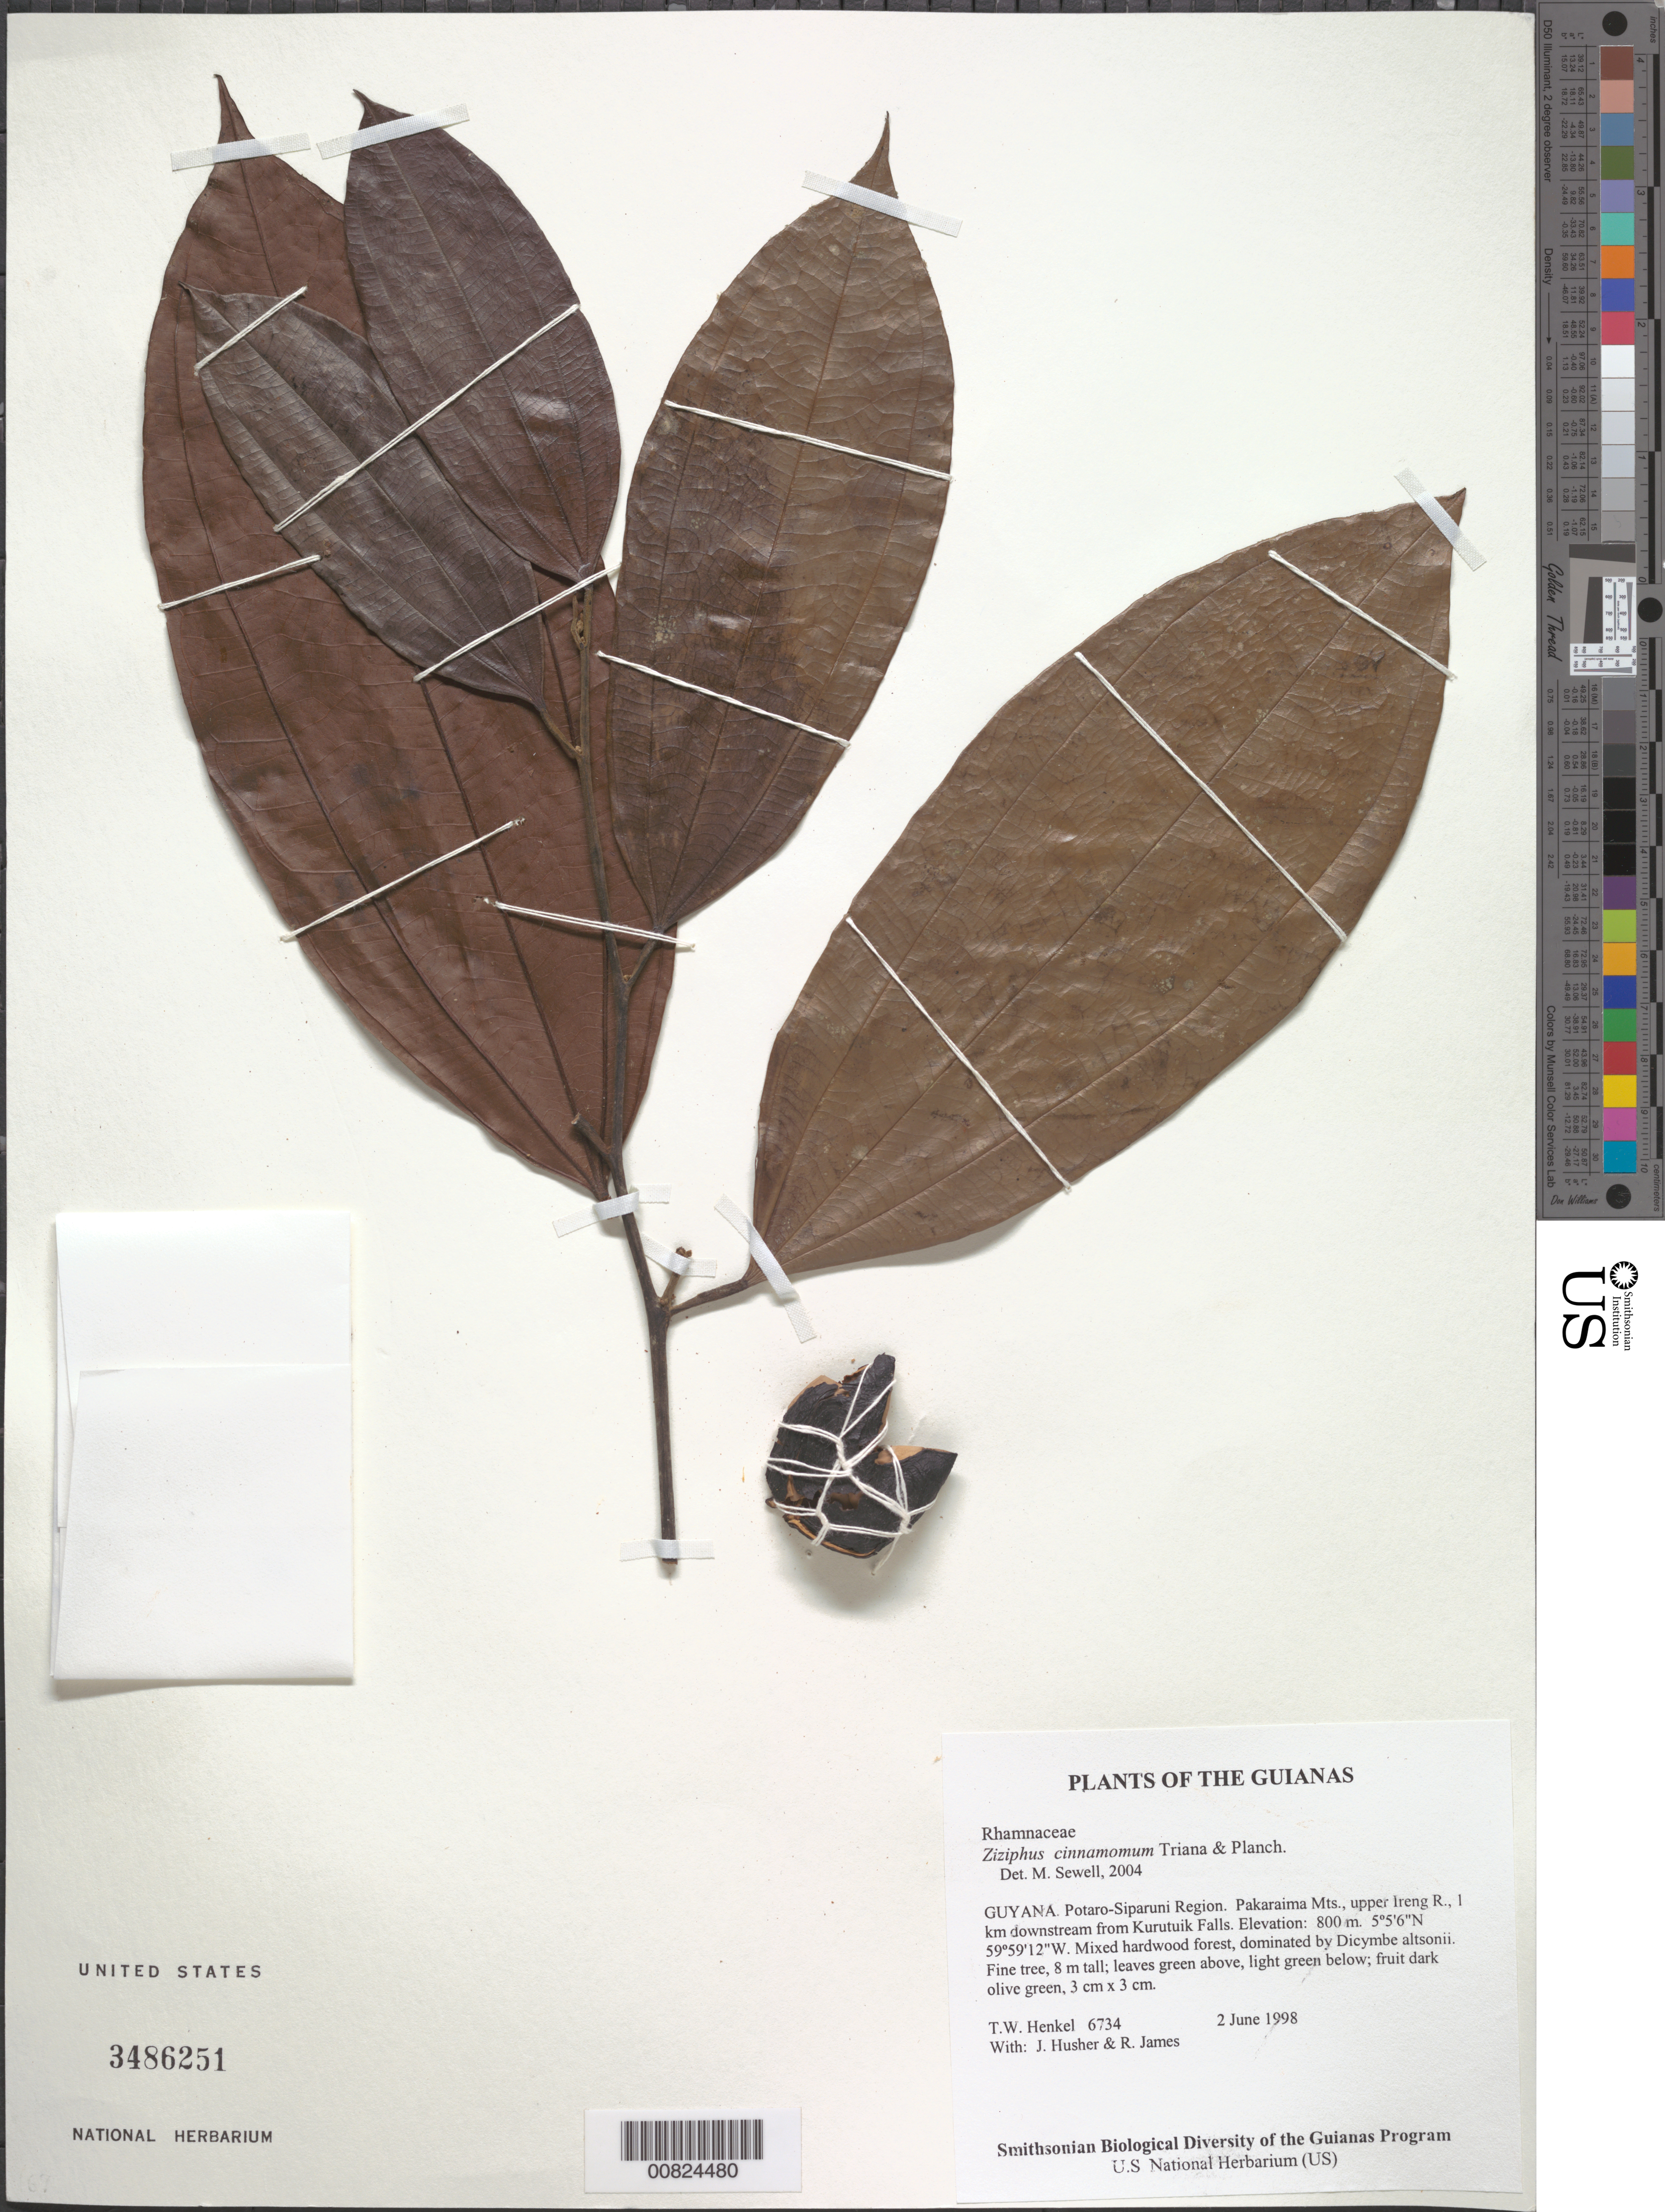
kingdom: Plantae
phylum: Tracheophyta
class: Magnoliopsida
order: Rosales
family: Rhamnaceae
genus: Sarcomphalus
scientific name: Sarcomphalus cinnamomum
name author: (Triana & Planch.) Hauenschild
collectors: T. Henkel, J. Husher & R. James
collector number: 6734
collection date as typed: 2 June 1998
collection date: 1998-06-02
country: Guyana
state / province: Potaro-Siparuni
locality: Pakaraima Mts., upper Ireng R., 1 km downstream from Kurutuik Falls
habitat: Mixed hardwood forest, dominated by Dicymbe altsonii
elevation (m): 800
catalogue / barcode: US 3486251